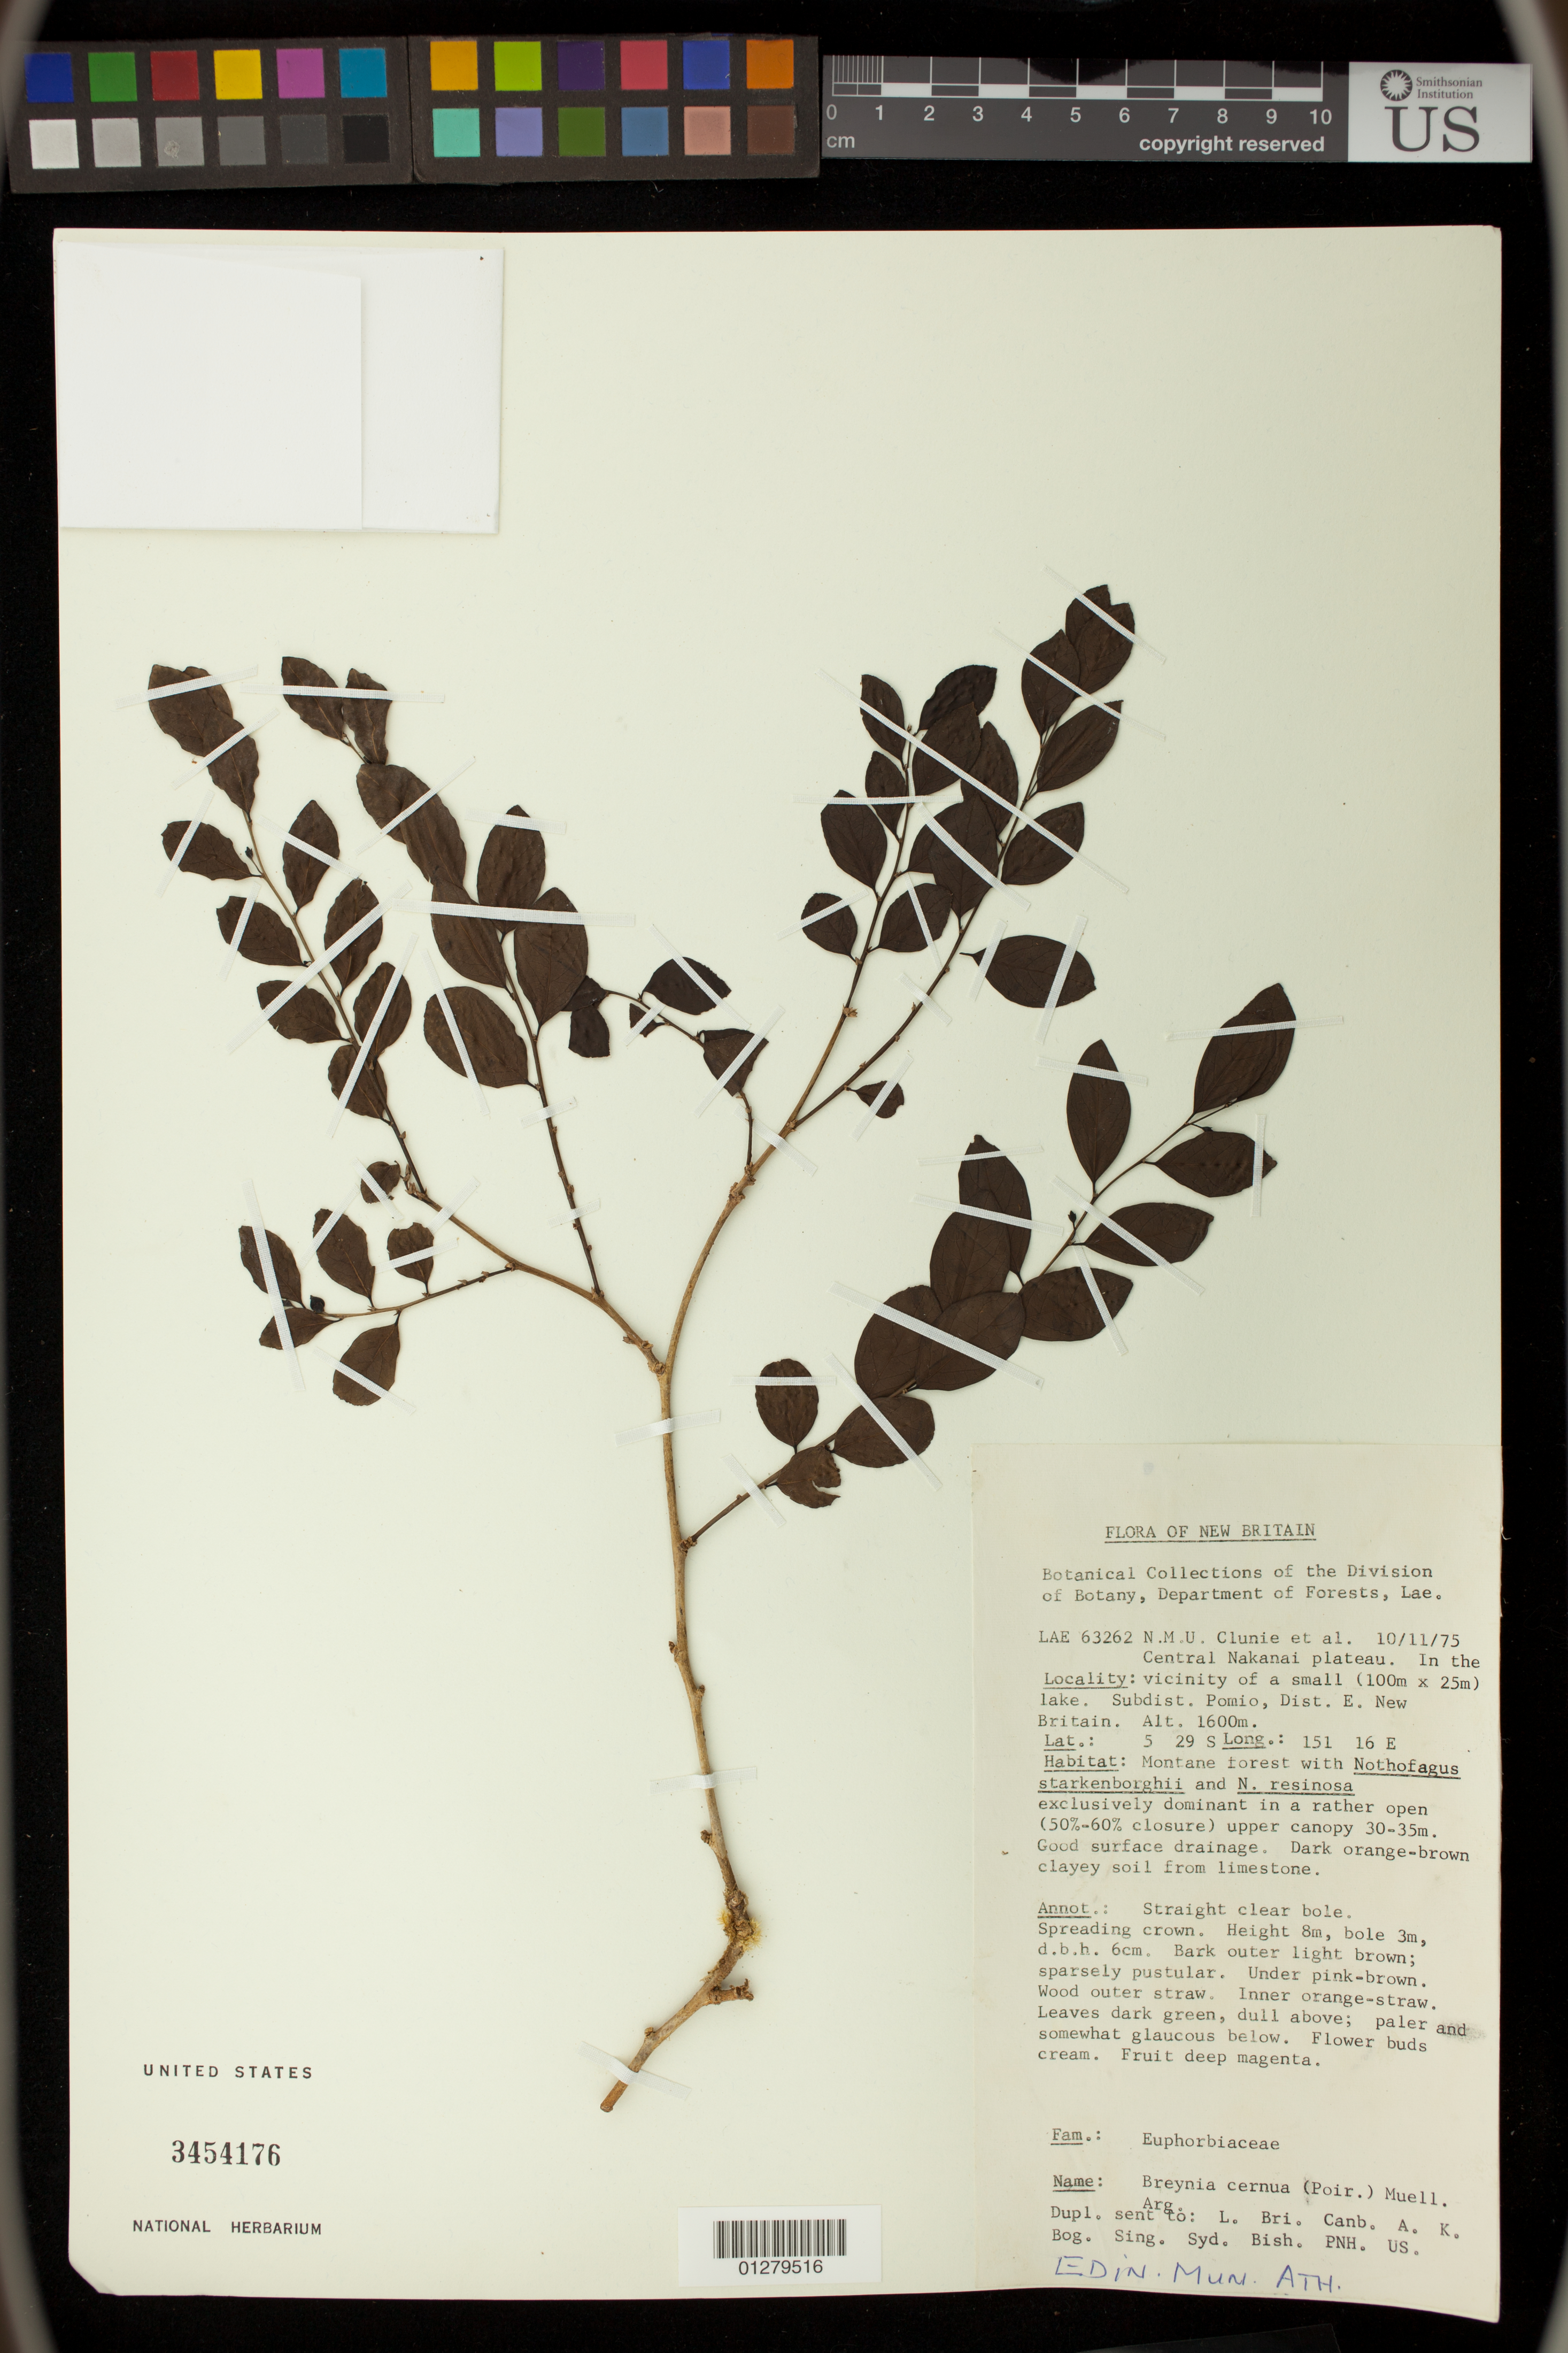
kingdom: Plantae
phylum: Tracheophyta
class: Magnoliopsida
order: Malpighiales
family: Phyllanthaceae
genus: Phyllanthus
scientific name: Phyllanthus cernuus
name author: Poir.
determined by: Wagner, W. L., (BOT), Smithsonian Institution - National Museum of Natural History (UNITED STATES)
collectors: N.M.U. Clunie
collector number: LAE 63262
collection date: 1975-11-10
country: Papua New Guinea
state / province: East New Britain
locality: Central Nakanai plateau. Vicinity of a small (100m x 25m) lake. Subdist. Pomio, Dist. E. New Britain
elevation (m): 1600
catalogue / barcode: US 3454176